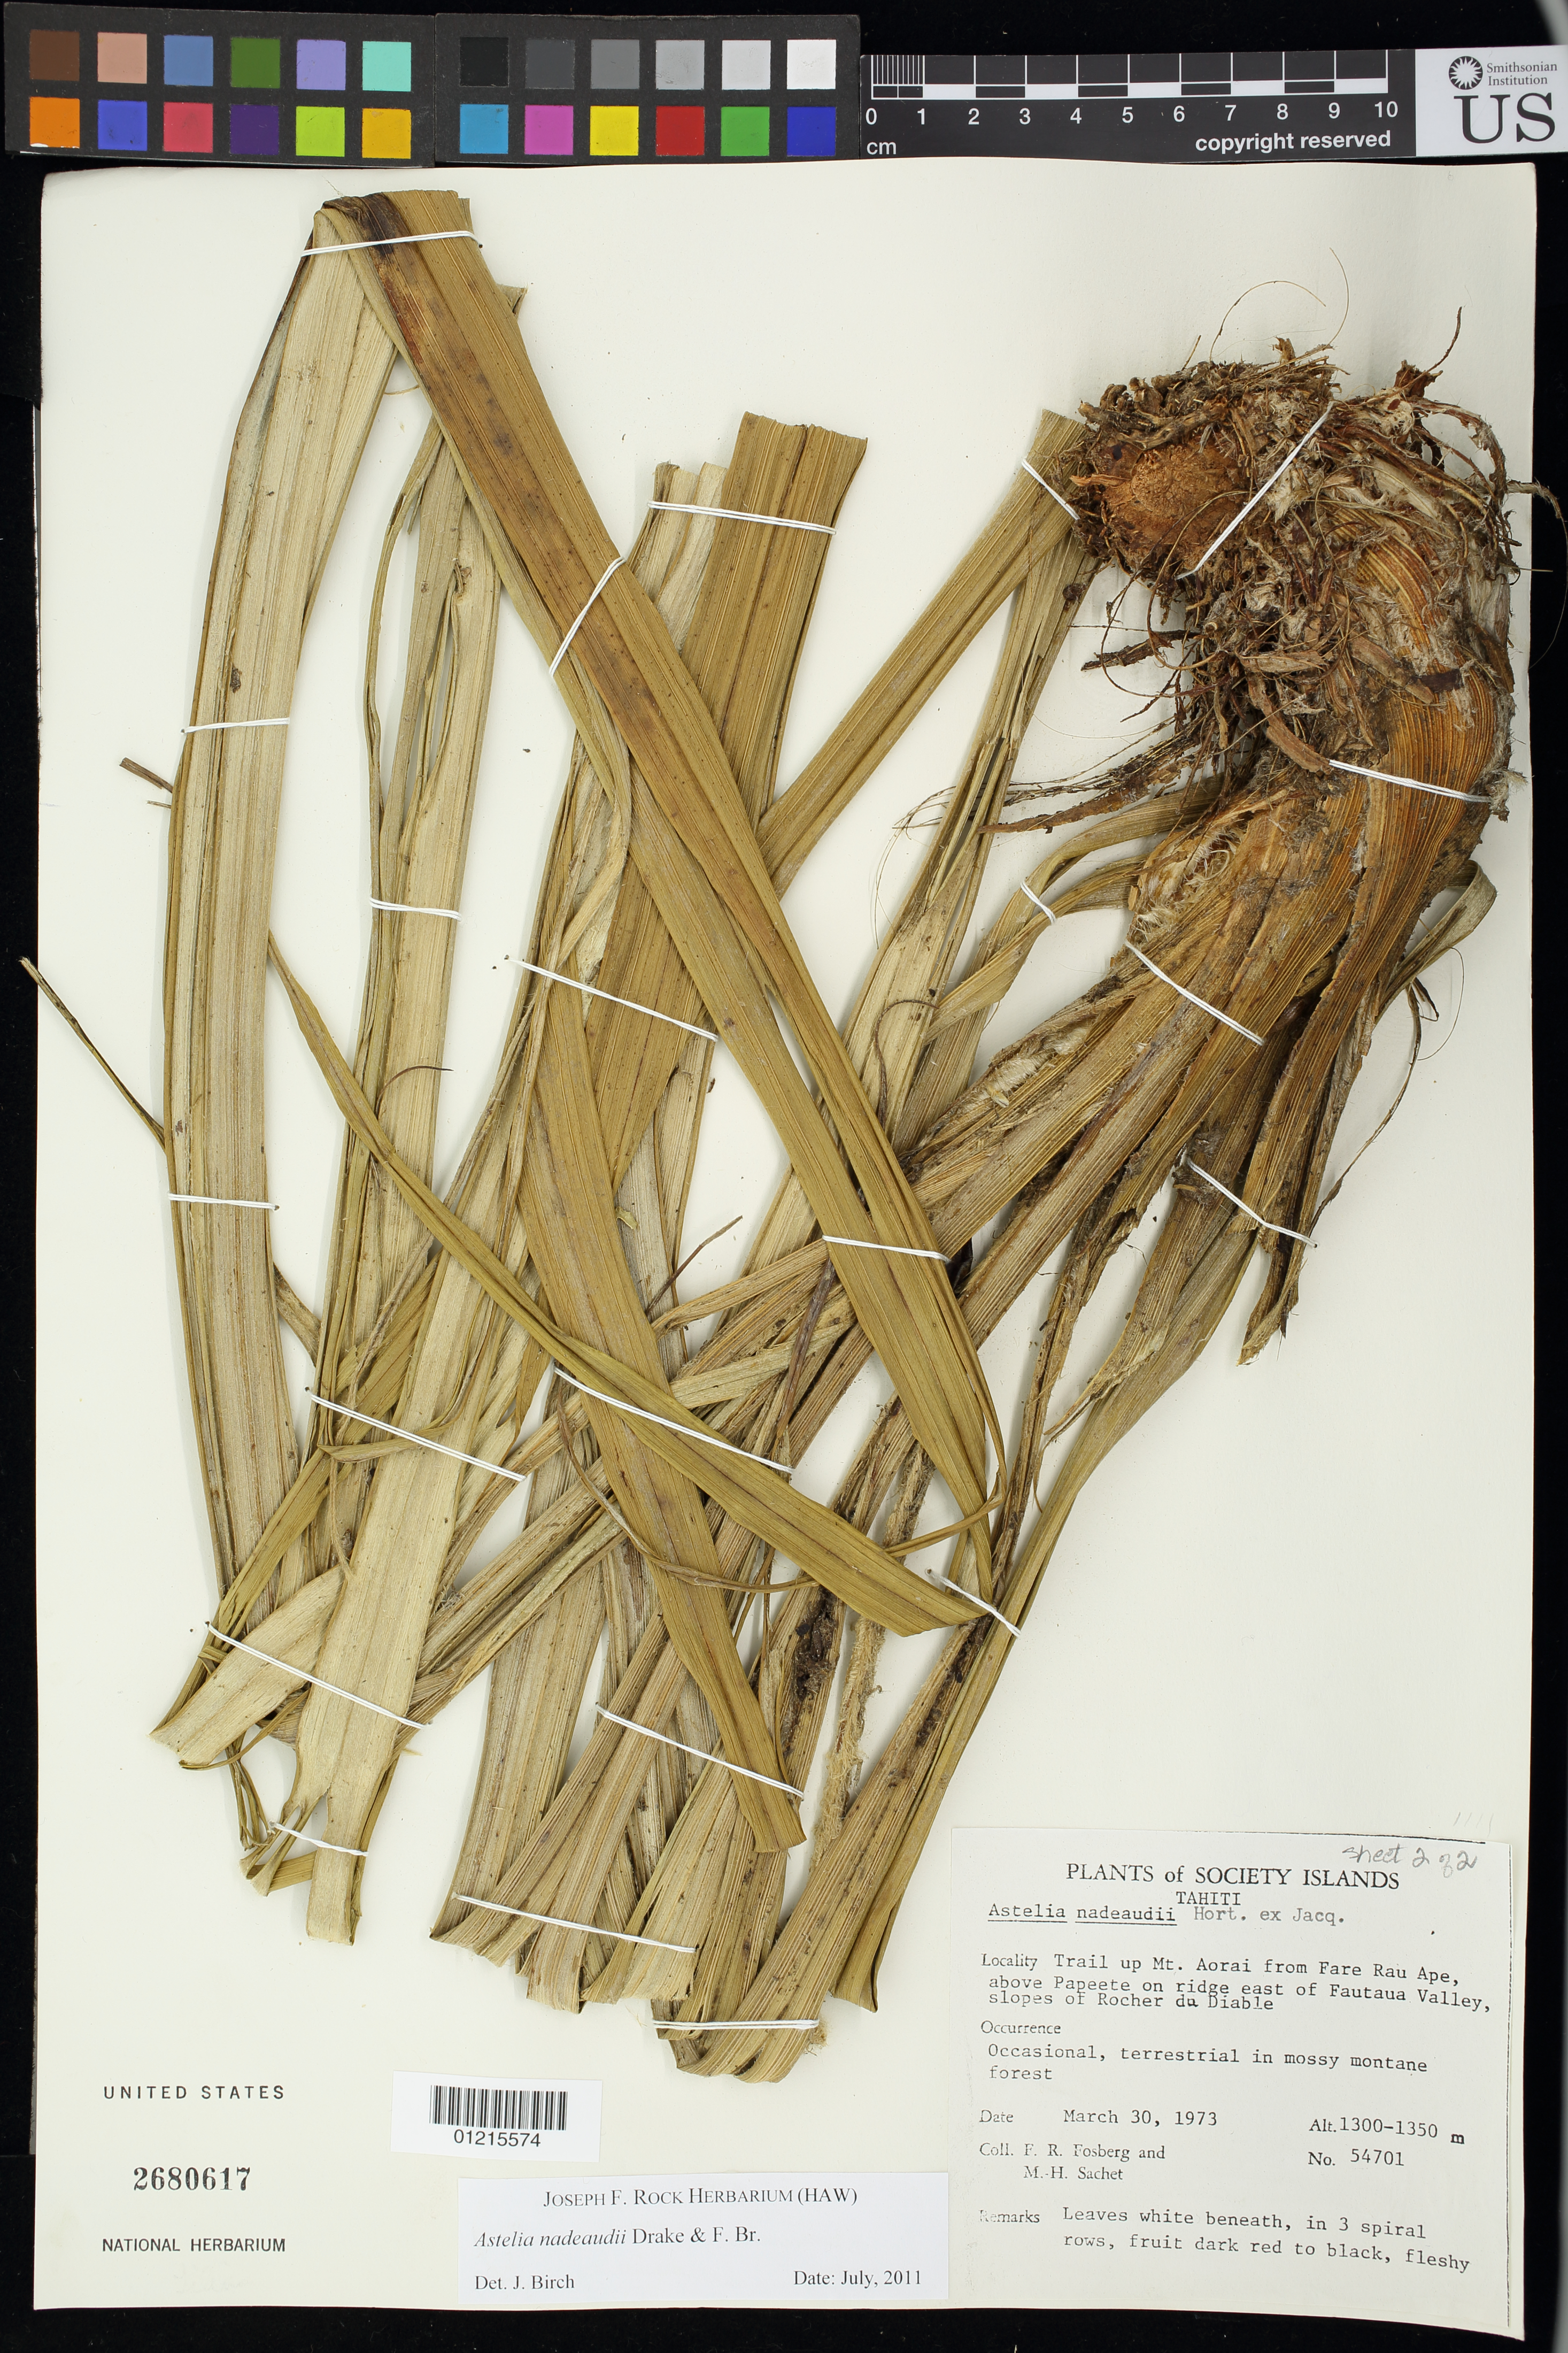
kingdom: Plantae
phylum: Tracheophyta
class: Liliopsida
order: Asparagales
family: Asteliaceae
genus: Astelia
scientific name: Astelia nadeaudii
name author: Drake & F. Br.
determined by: Birch, J. L.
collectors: F. R. Fosberg & M.-H. Sachet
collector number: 54701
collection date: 1973-03-30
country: French Polynesia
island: Tahiti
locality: Trail up Mt. Aorai from Fare Rau Ape, above Papeete on ridge east of Fautaua Valley, Slipes of rocher du Diable.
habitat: Mossy montane forest.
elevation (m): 1300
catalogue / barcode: US 2680617